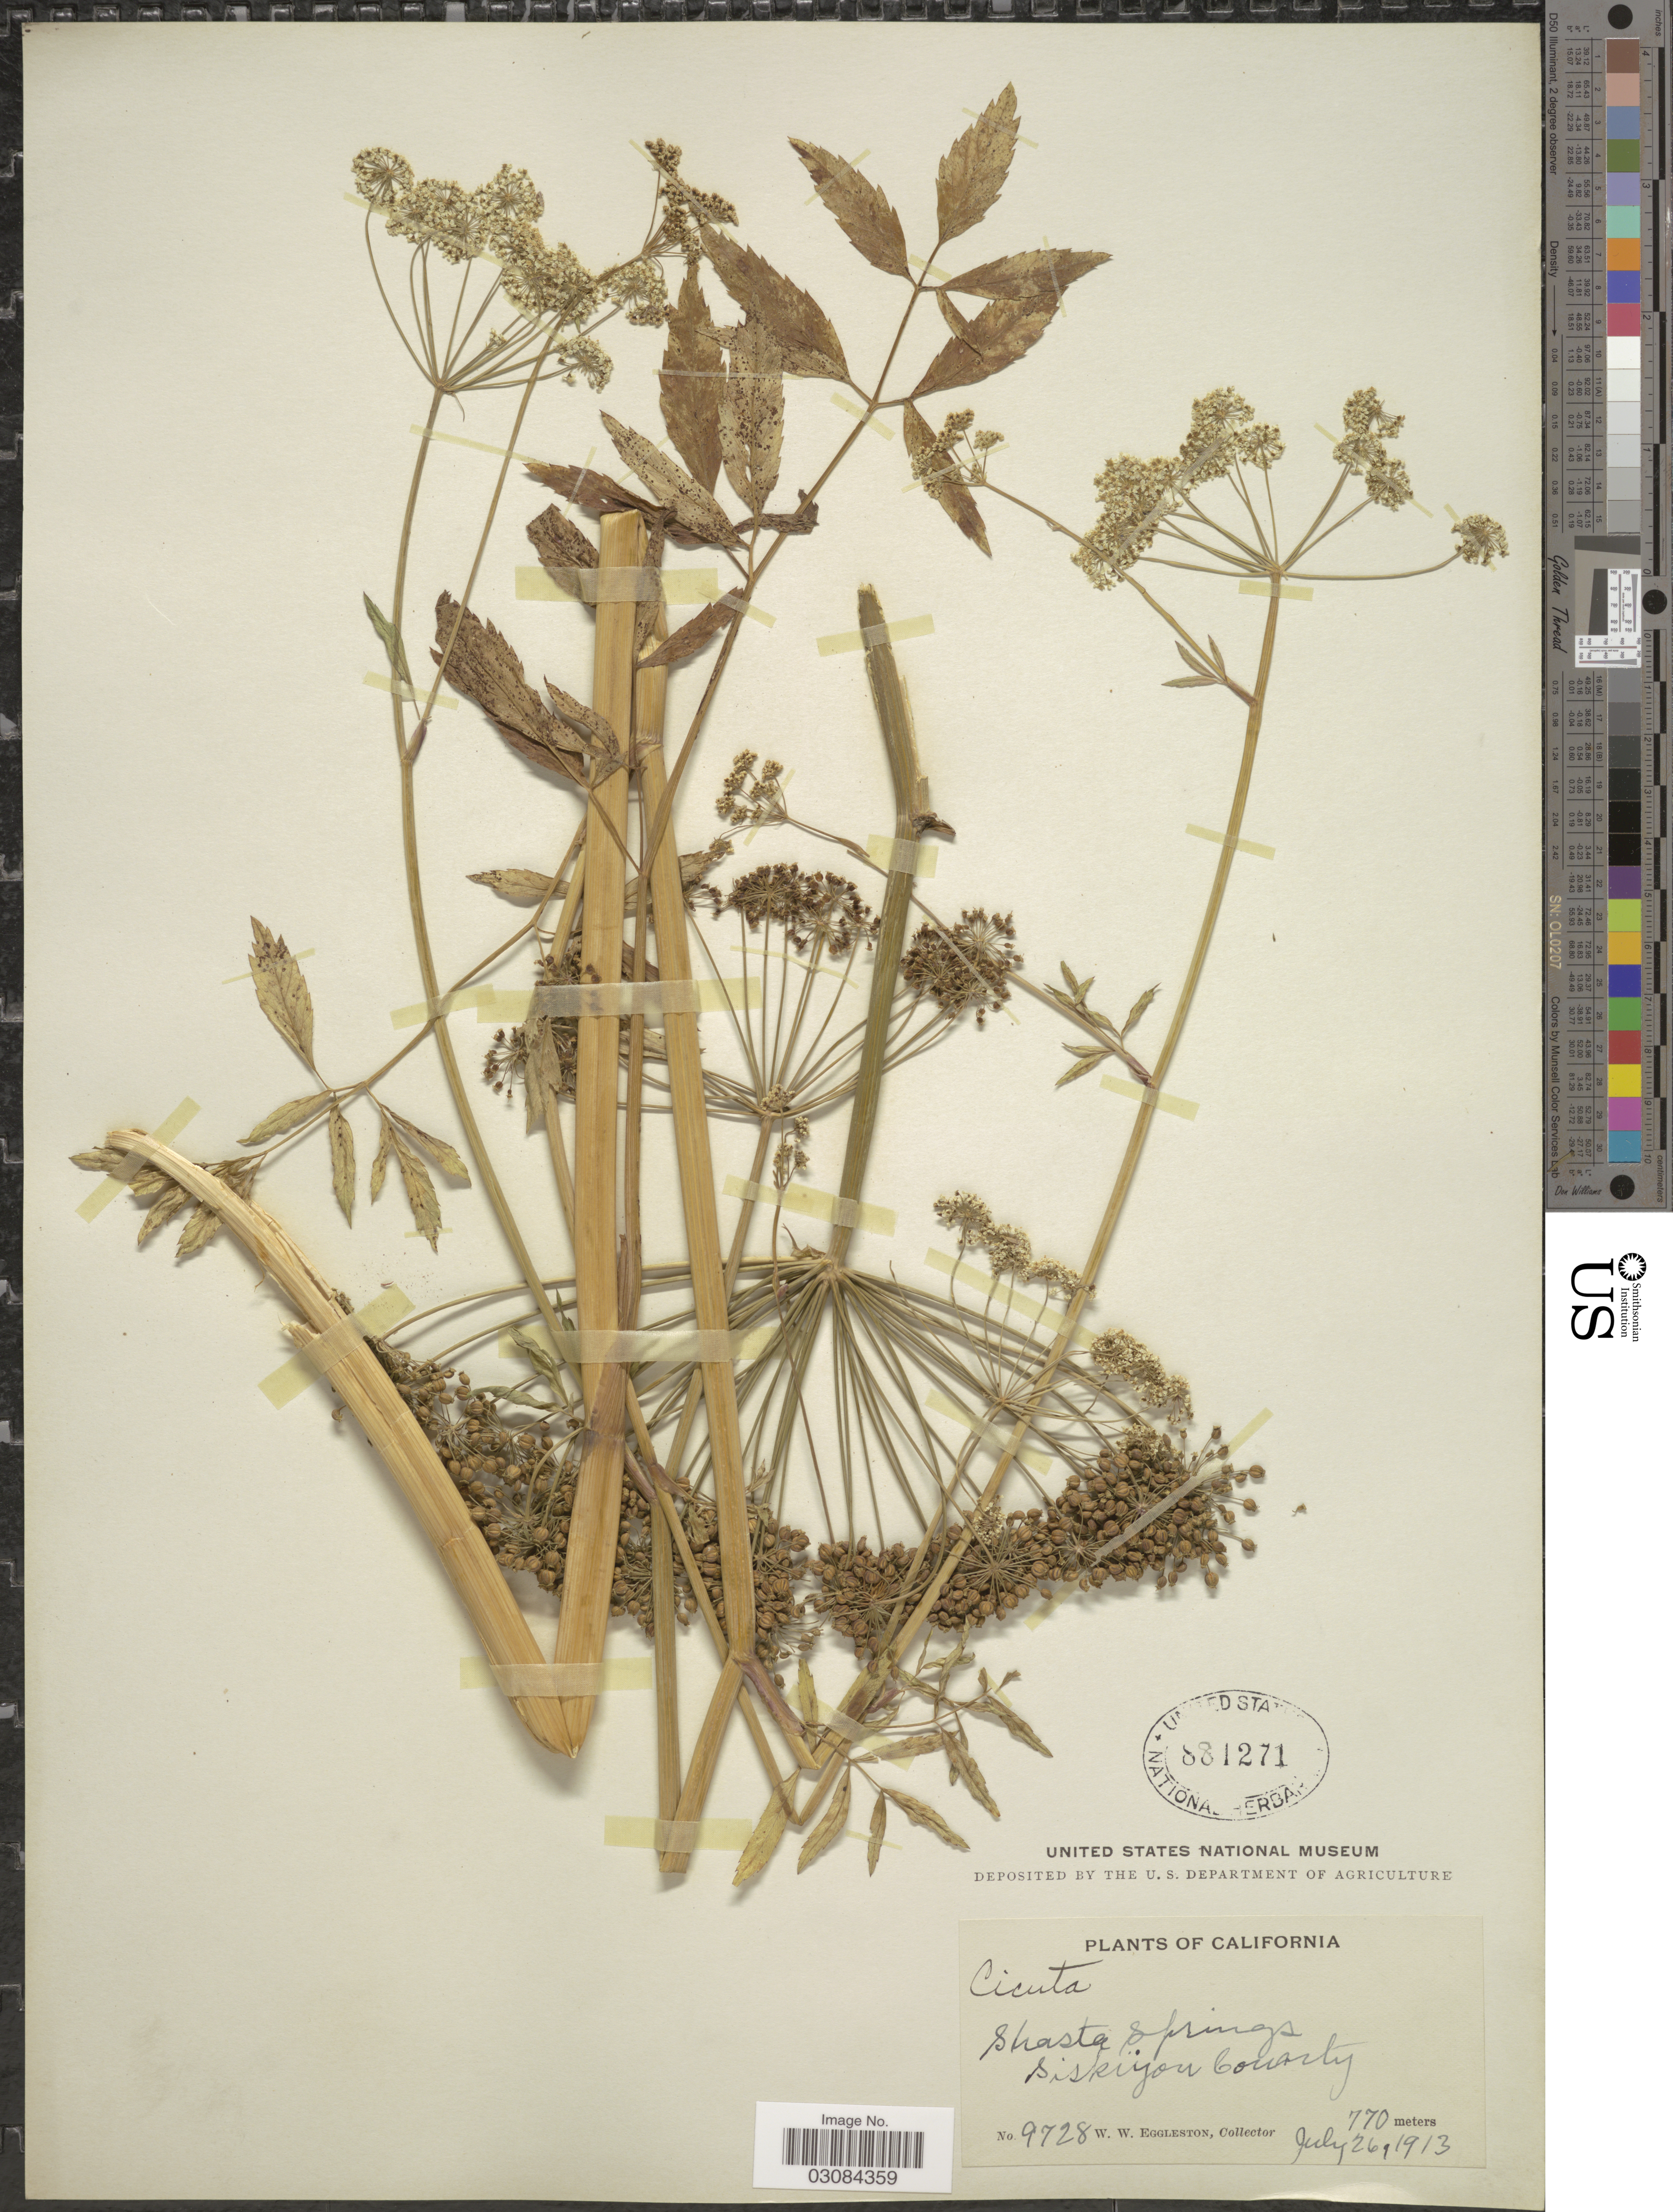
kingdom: Plantae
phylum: Tracheophyta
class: Magnoliopsida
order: Apiales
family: Apiaceae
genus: Cicuta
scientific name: Cicuta douglasii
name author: (DC.) J.M. Coult. & Rose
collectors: W. W. Eggleston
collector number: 9728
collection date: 1913-07-26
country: United States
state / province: California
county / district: Siskiyou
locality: Shasta Springs. Siskiyou County.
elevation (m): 770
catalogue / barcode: US 881271